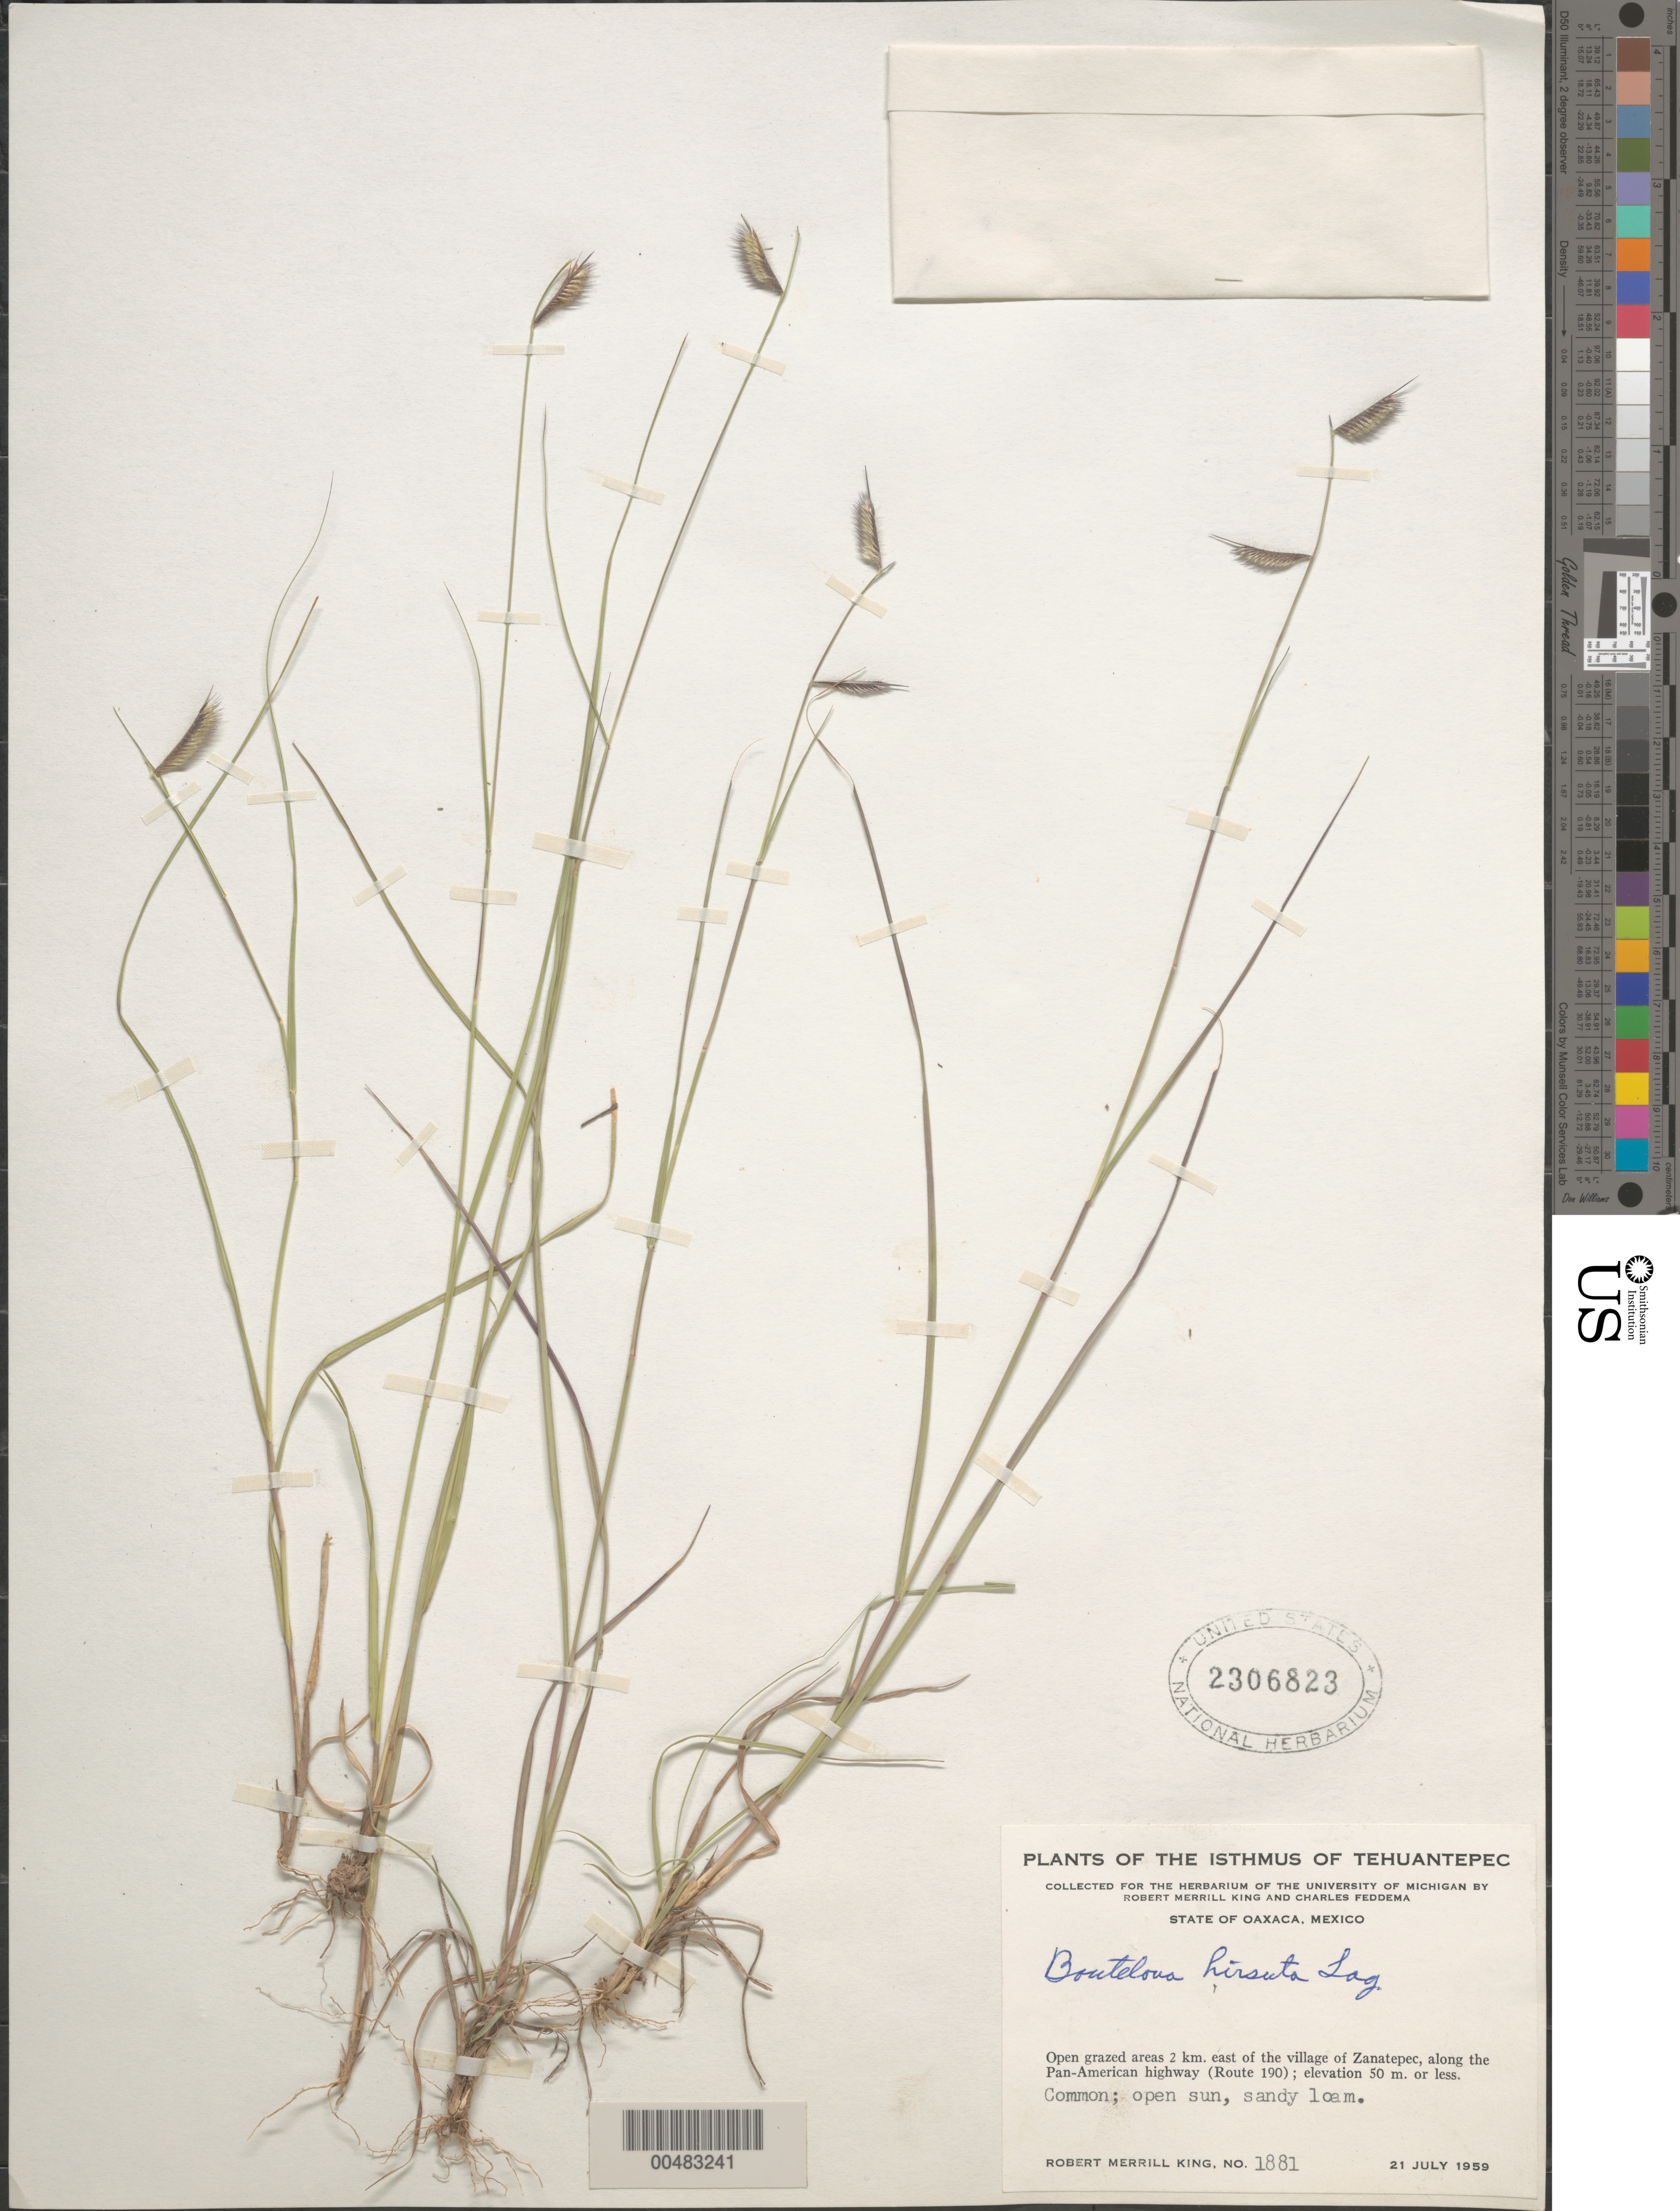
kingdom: Plantae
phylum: Tracheophyta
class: Liliopsida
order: Poales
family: Poaceae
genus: Bouteloua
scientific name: Bouteloua hirsuta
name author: Lag.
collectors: R. M. King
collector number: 1881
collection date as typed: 21 Jul 1959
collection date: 1959-07-21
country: Mexico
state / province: Oaxaca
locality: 2 km W of the village of Zanatepec, along the Pan-American Highway (Route 190)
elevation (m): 0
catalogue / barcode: US 2306823